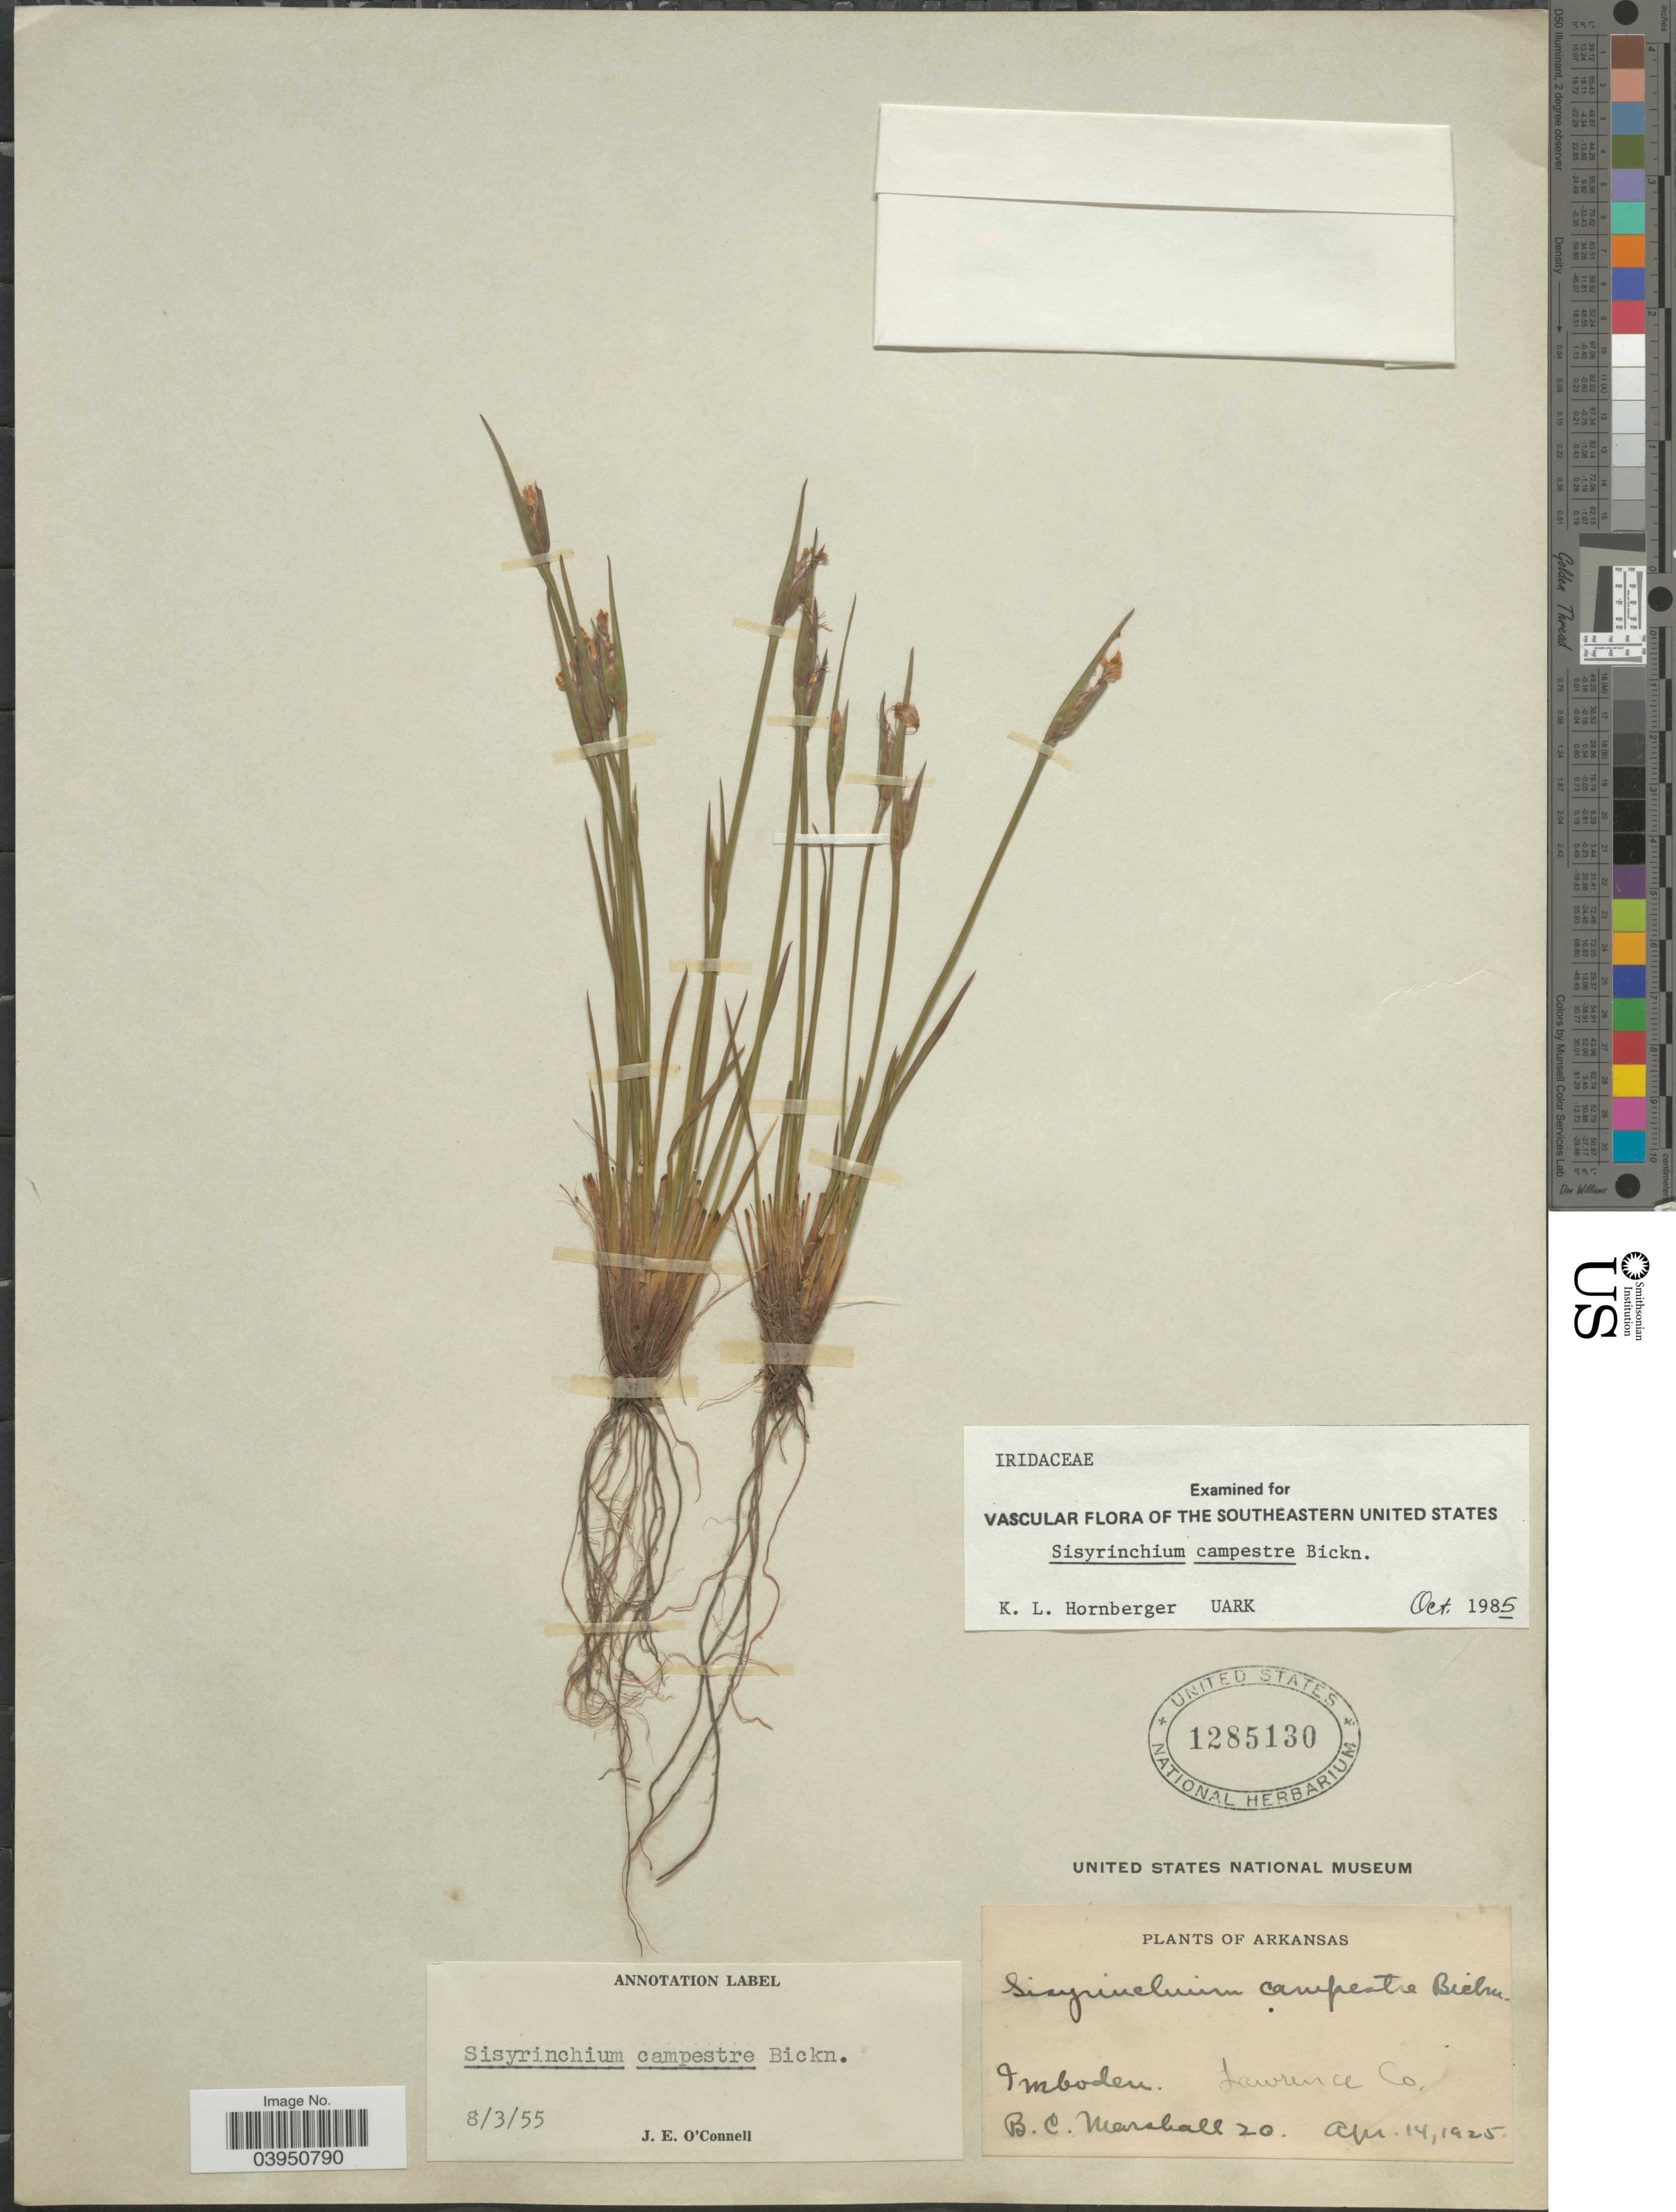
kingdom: Plantae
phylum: Tracheophyta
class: Liliopsida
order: Asparagales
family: Iridaceae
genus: Sisyrinchium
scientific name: Sisyrinchium campestre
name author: E.P. Bicknell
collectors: B. C. Marshall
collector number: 20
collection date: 1925-04-14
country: United States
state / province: Arkansas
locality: Imboden. Lawrence Co.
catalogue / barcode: US 1285130